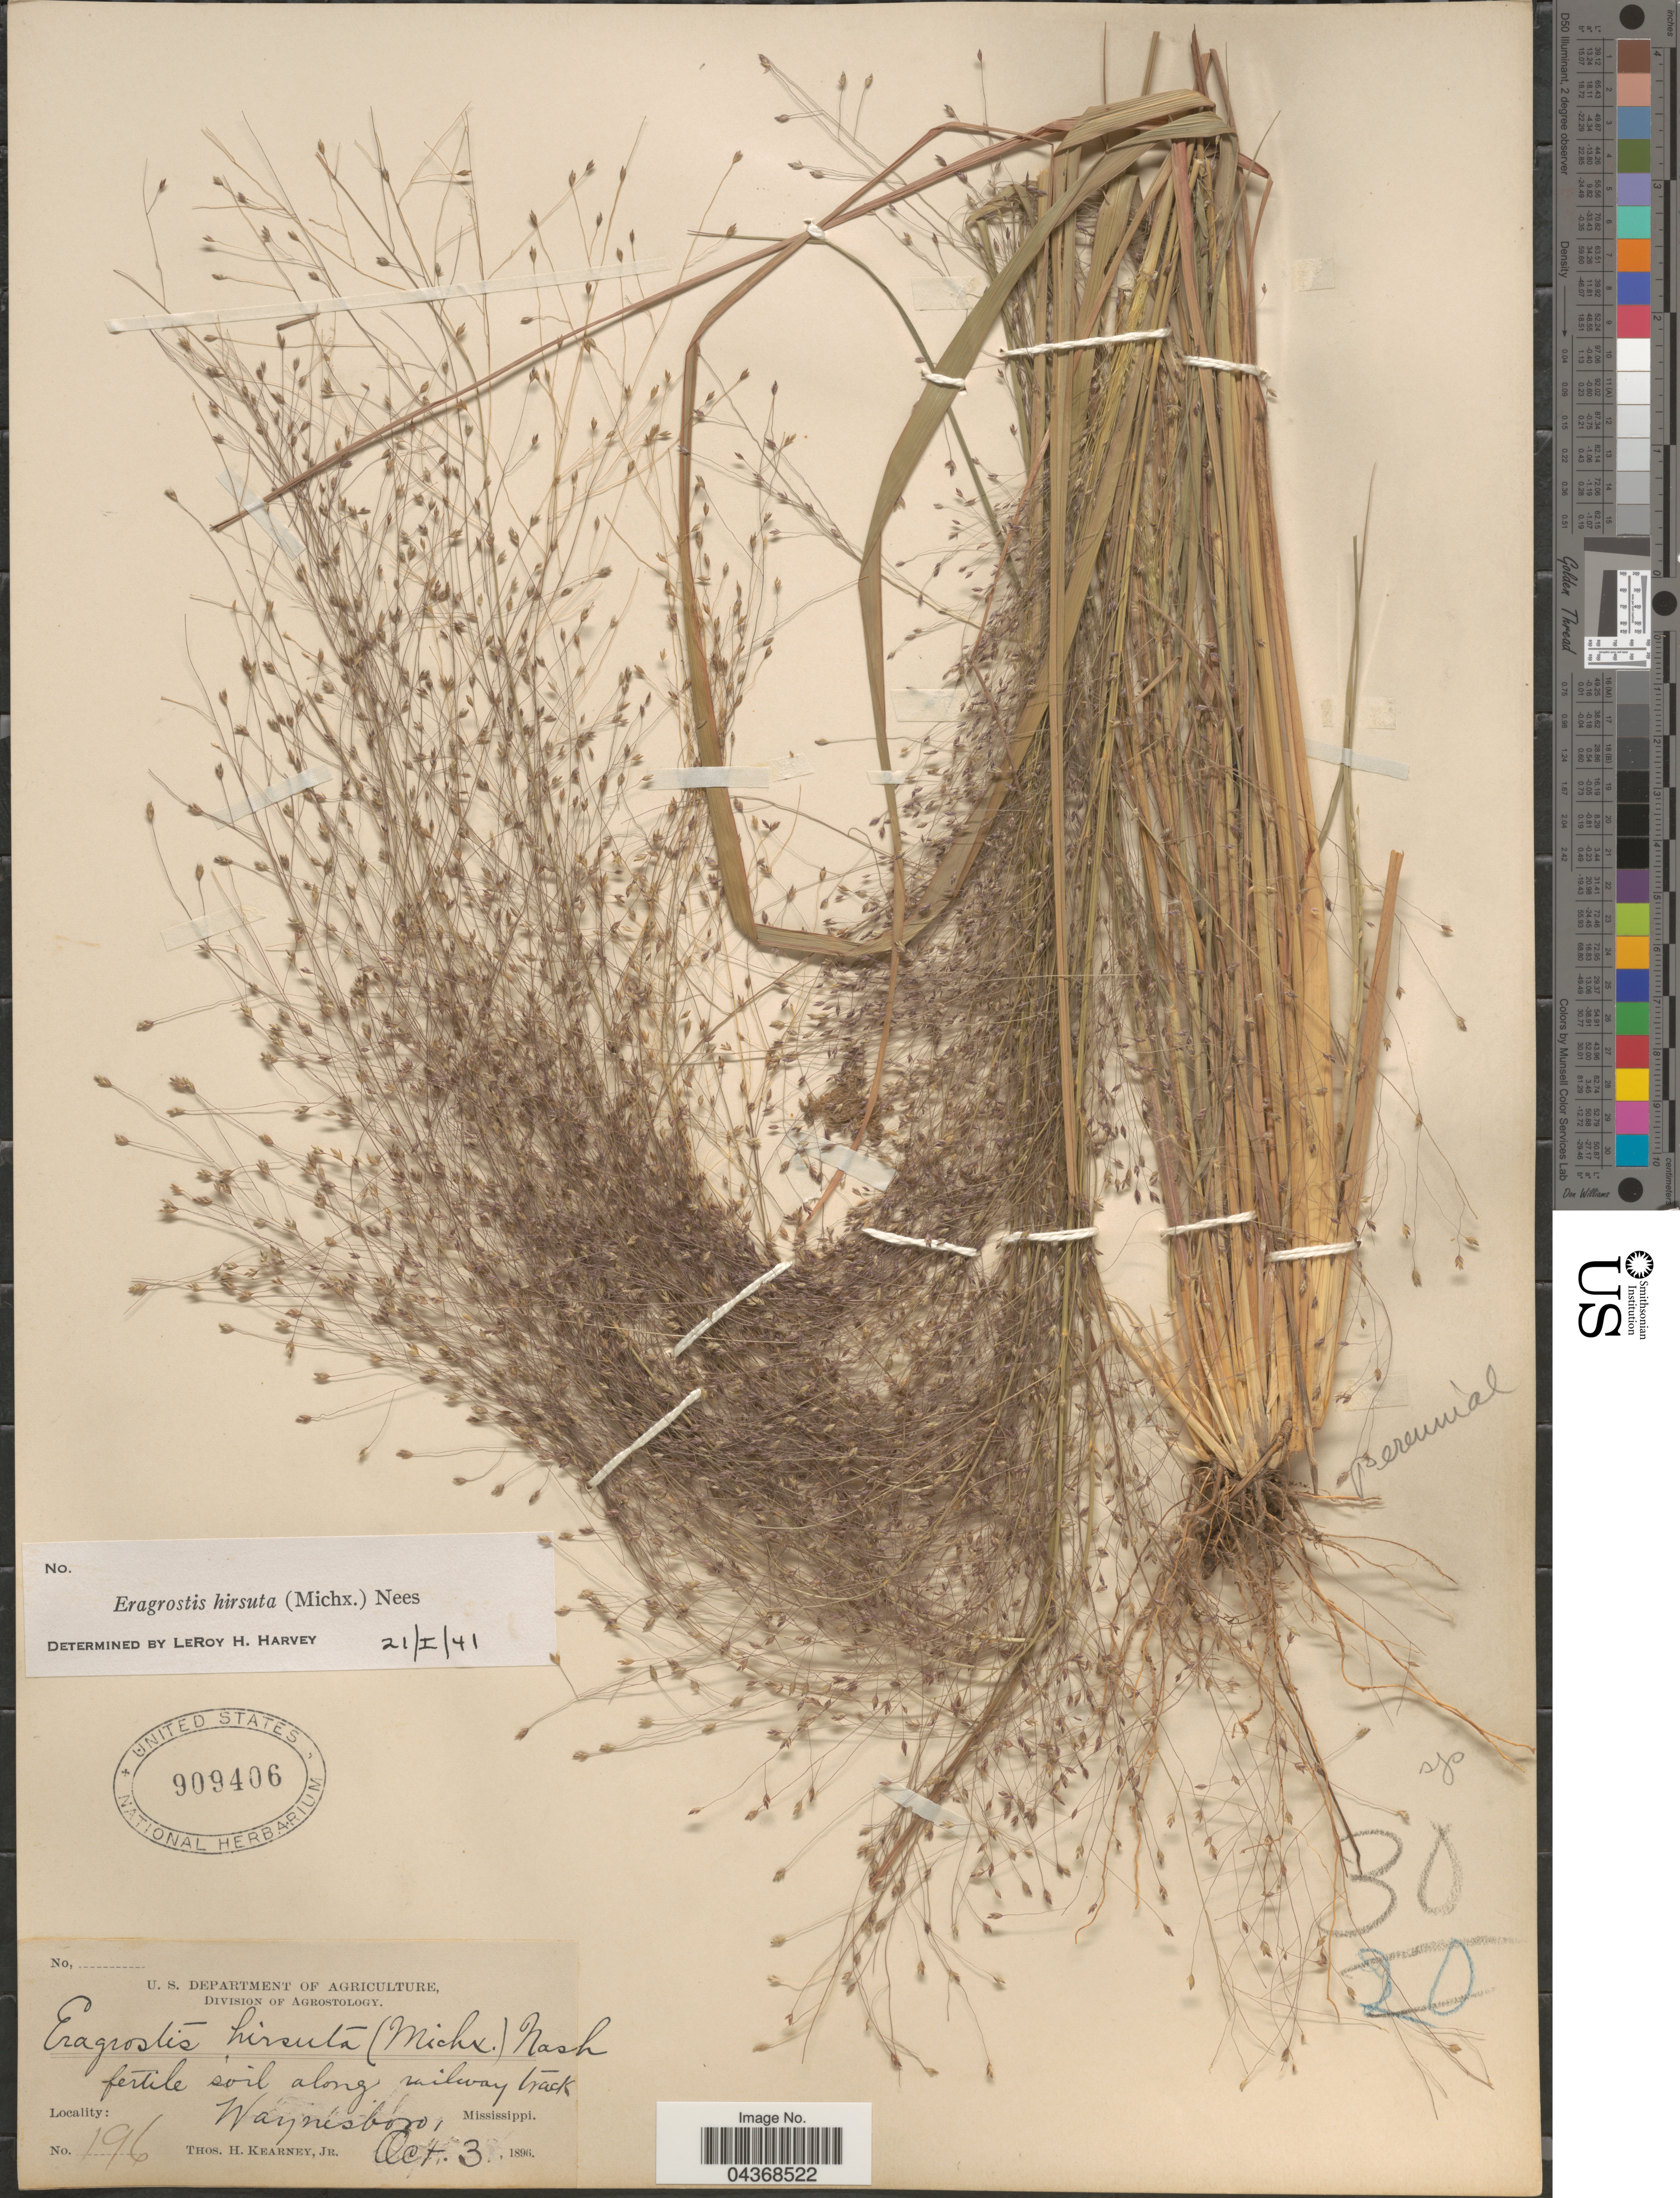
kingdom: Plantae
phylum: Tracheophyta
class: Liliopsida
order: Poales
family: Poaceae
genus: Eragrostis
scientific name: Eragrostis hirsuta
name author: (Michx.) Nees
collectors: T. H. Kearney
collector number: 196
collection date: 1896-10-03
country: United States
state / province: Mississippi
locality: Along railway track. Waynesboro.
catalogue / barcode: US 909406